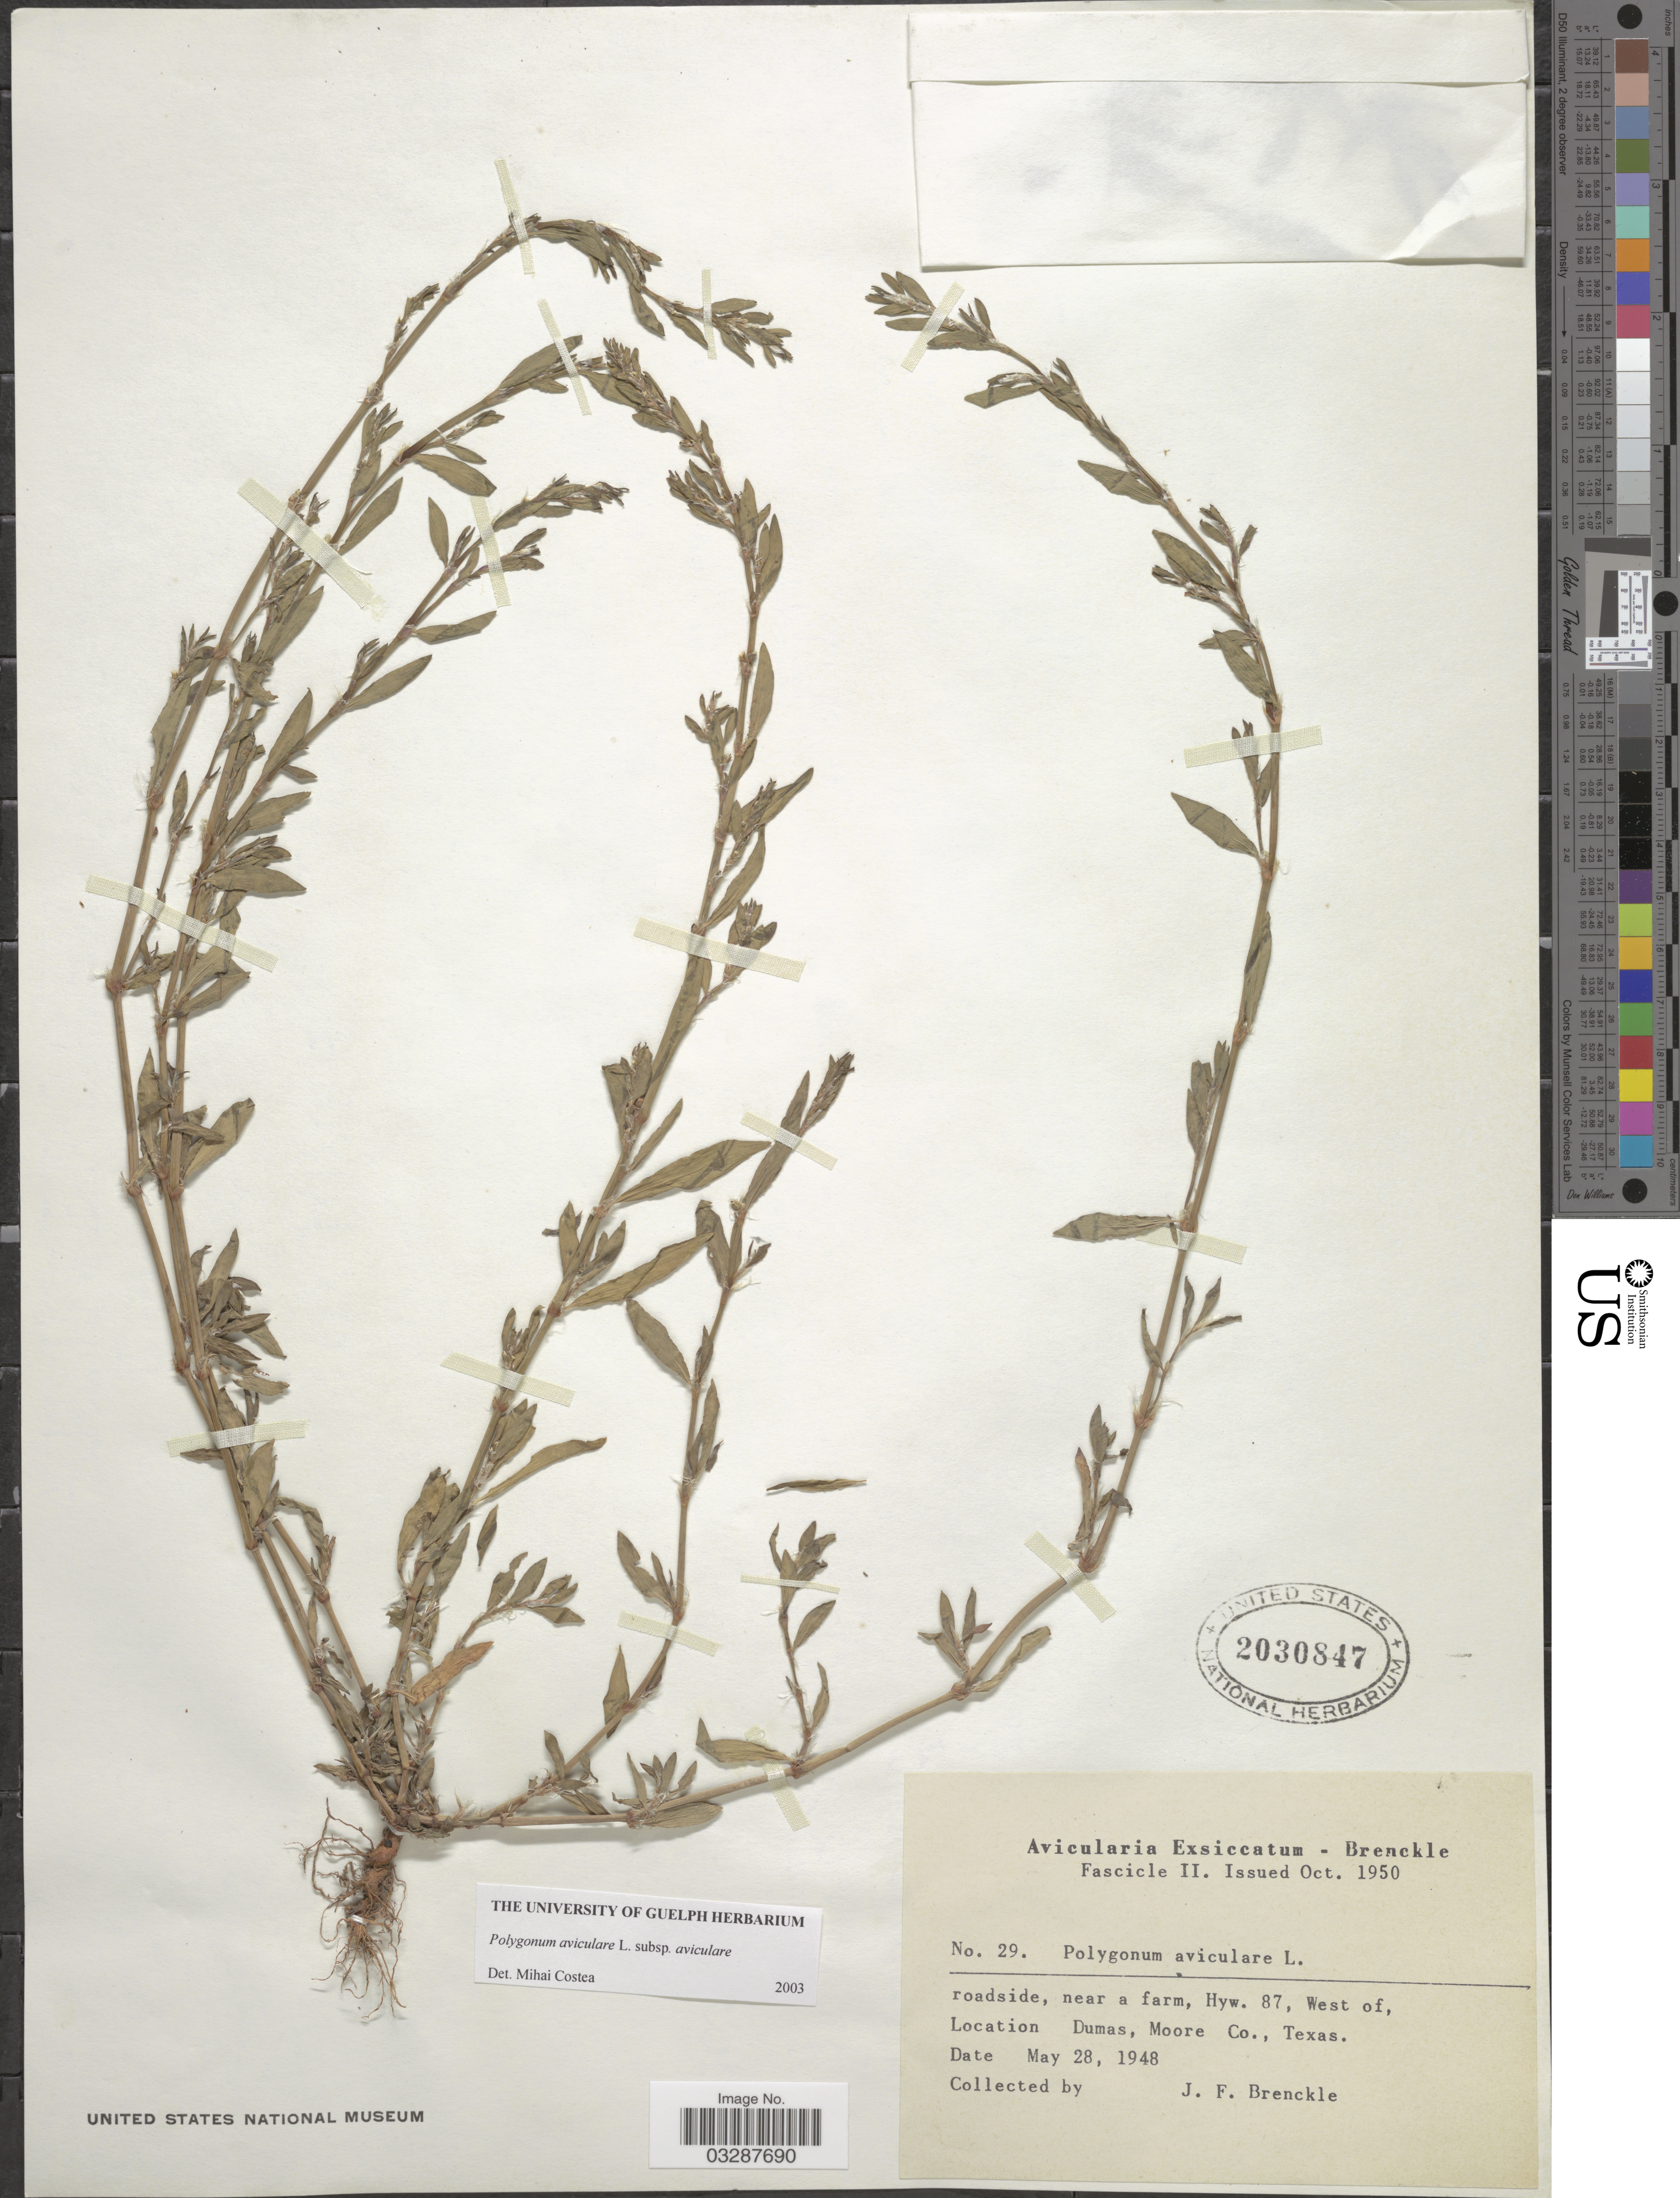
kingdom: Plantae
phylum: Tracheophyta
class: Magnoliopsida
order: Caryophyllales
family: Polygonaceae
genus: Polygonum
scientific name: Polygonum aviculare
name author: L.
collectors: J. Brenckle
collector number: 29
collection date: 1948-05-28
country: United States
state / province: Texas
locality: Roadside, near a farm, Hyw. 87, West of, Dumas, Moore Co.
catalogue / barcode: US 2030847